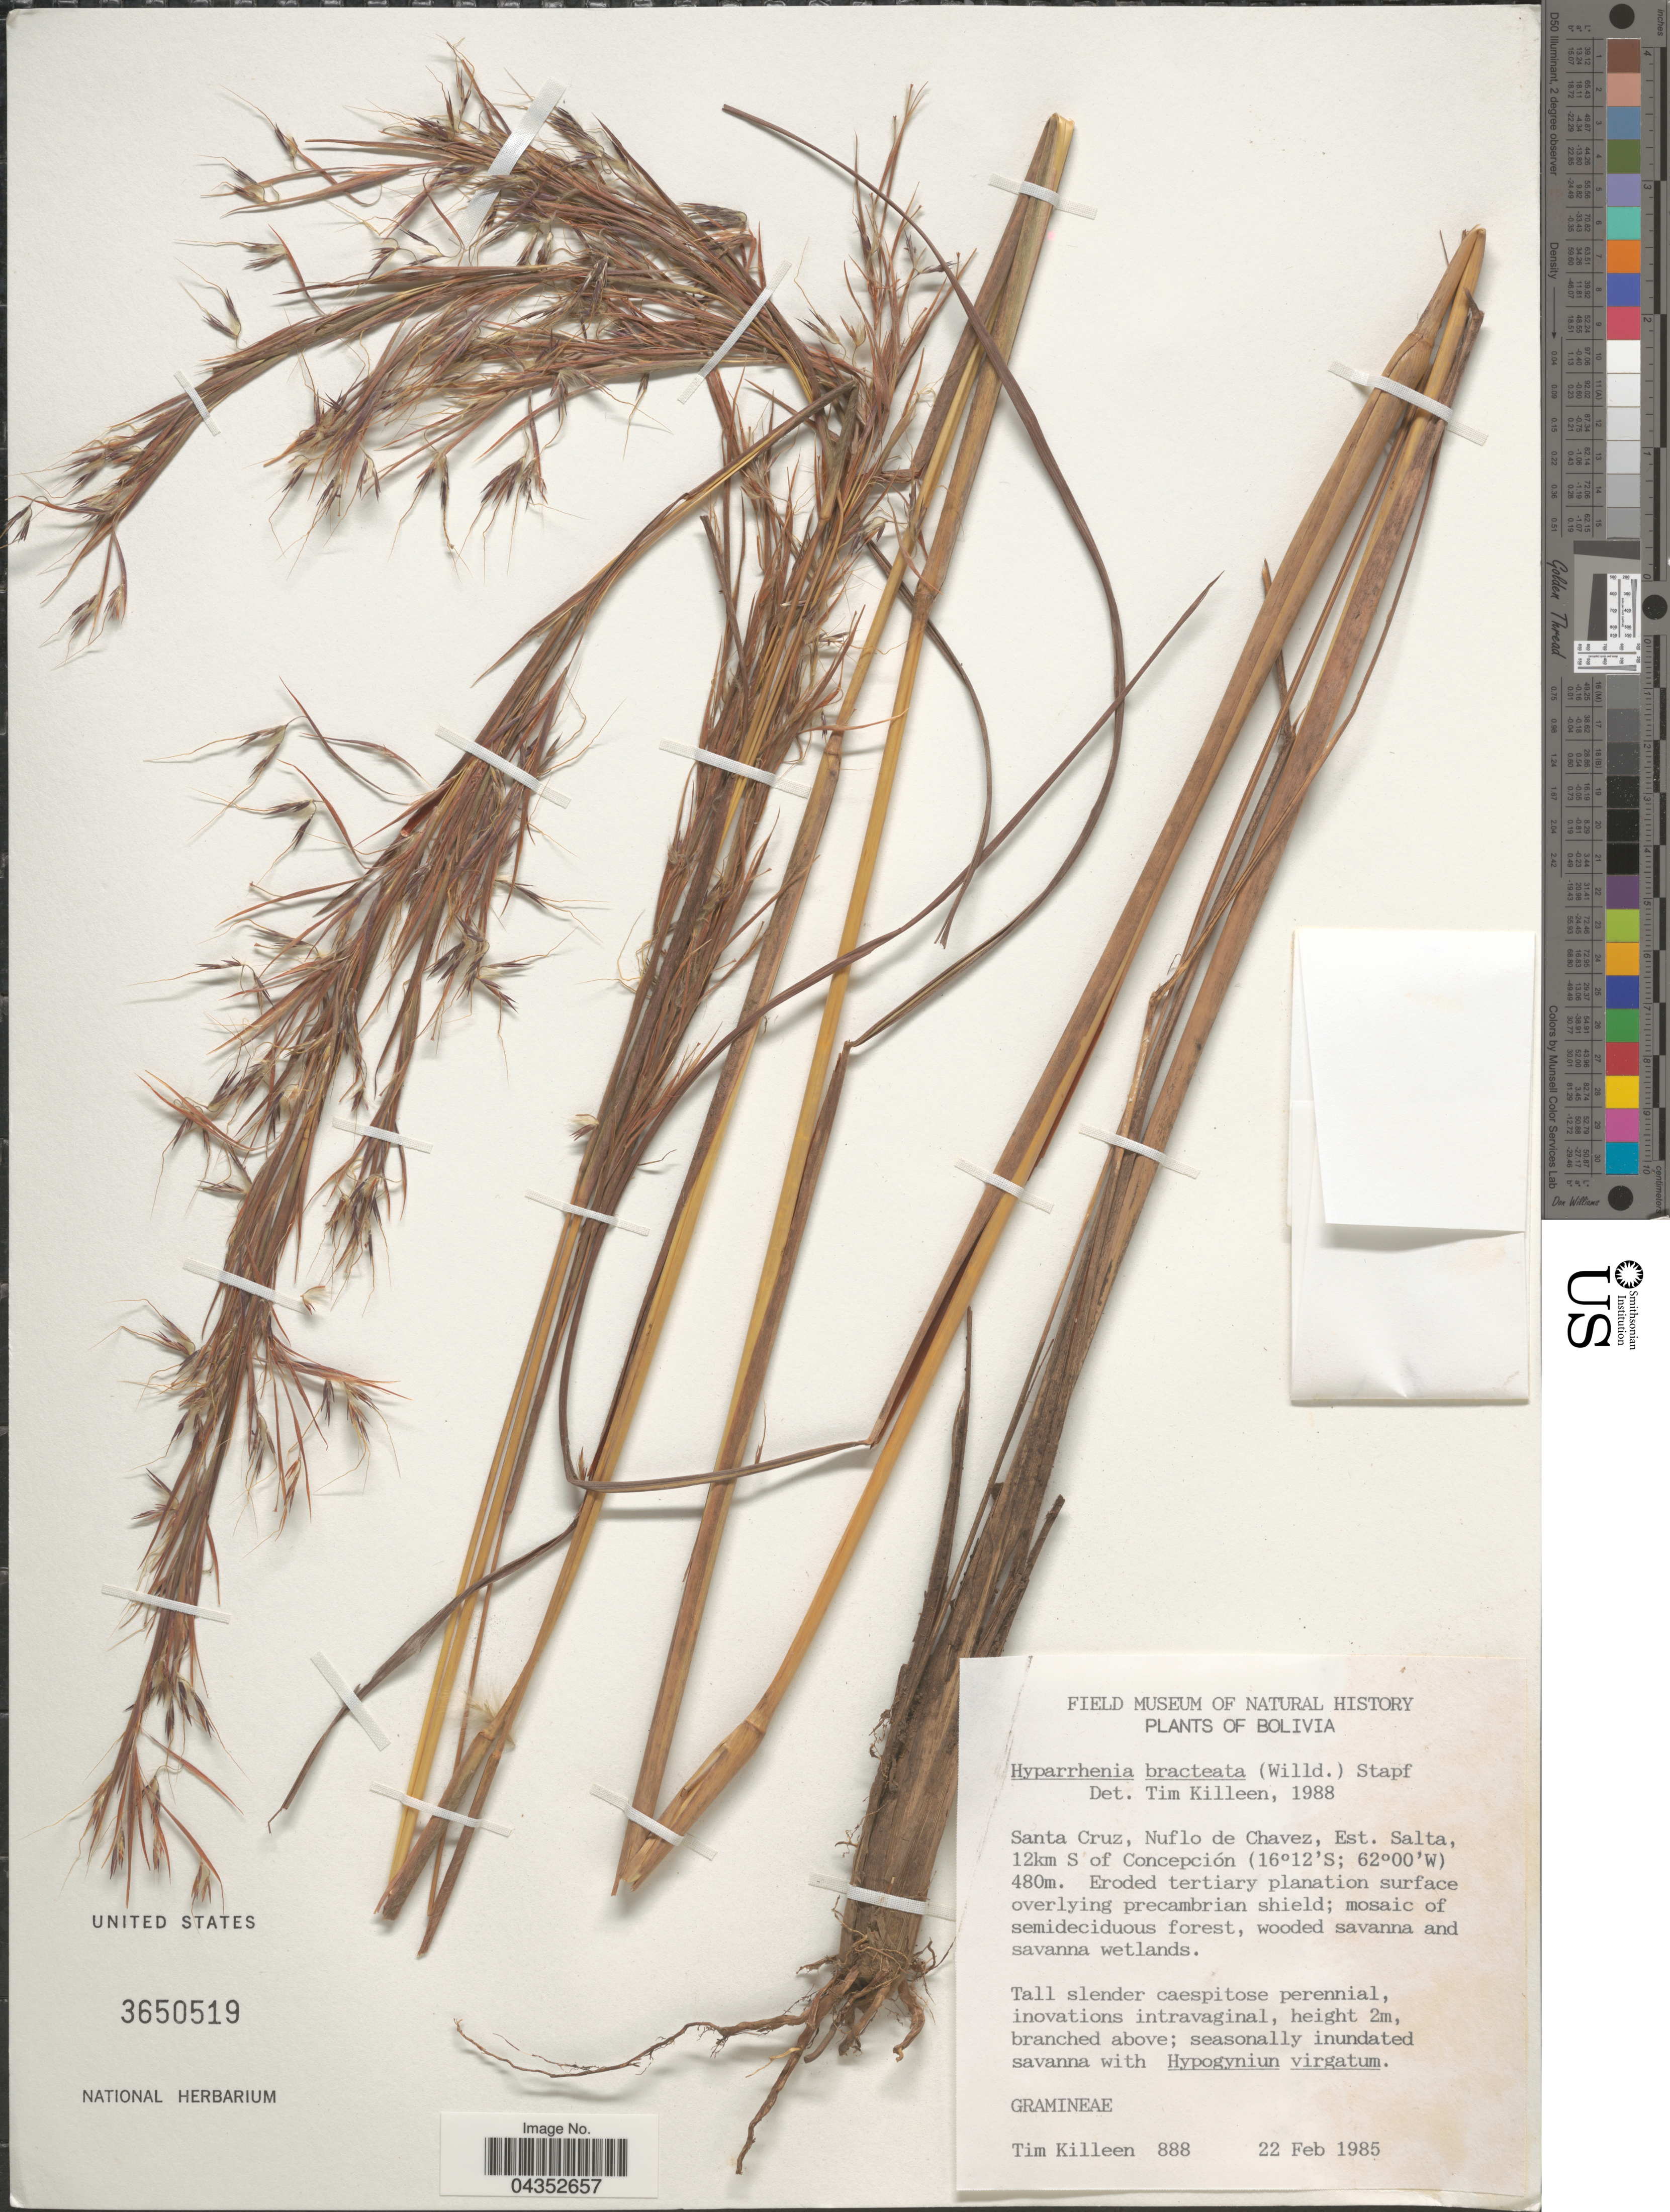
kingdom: Plantae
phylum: Tracheophyta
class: Liliopsida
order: Poales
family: Poaceae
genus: Hyparrhenia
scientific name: Hyparrhenia bracteata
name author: (Humb. & Bonpl.) Stapf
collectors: T. J. Killeen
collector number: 888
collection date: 1985-02-22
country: Bolivia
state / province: Santa Cruz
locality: Santa Cruz, Nuflo de Chavez, Est. Salta, 12km S of Concepción.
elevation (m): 480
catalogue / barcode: US 3650519